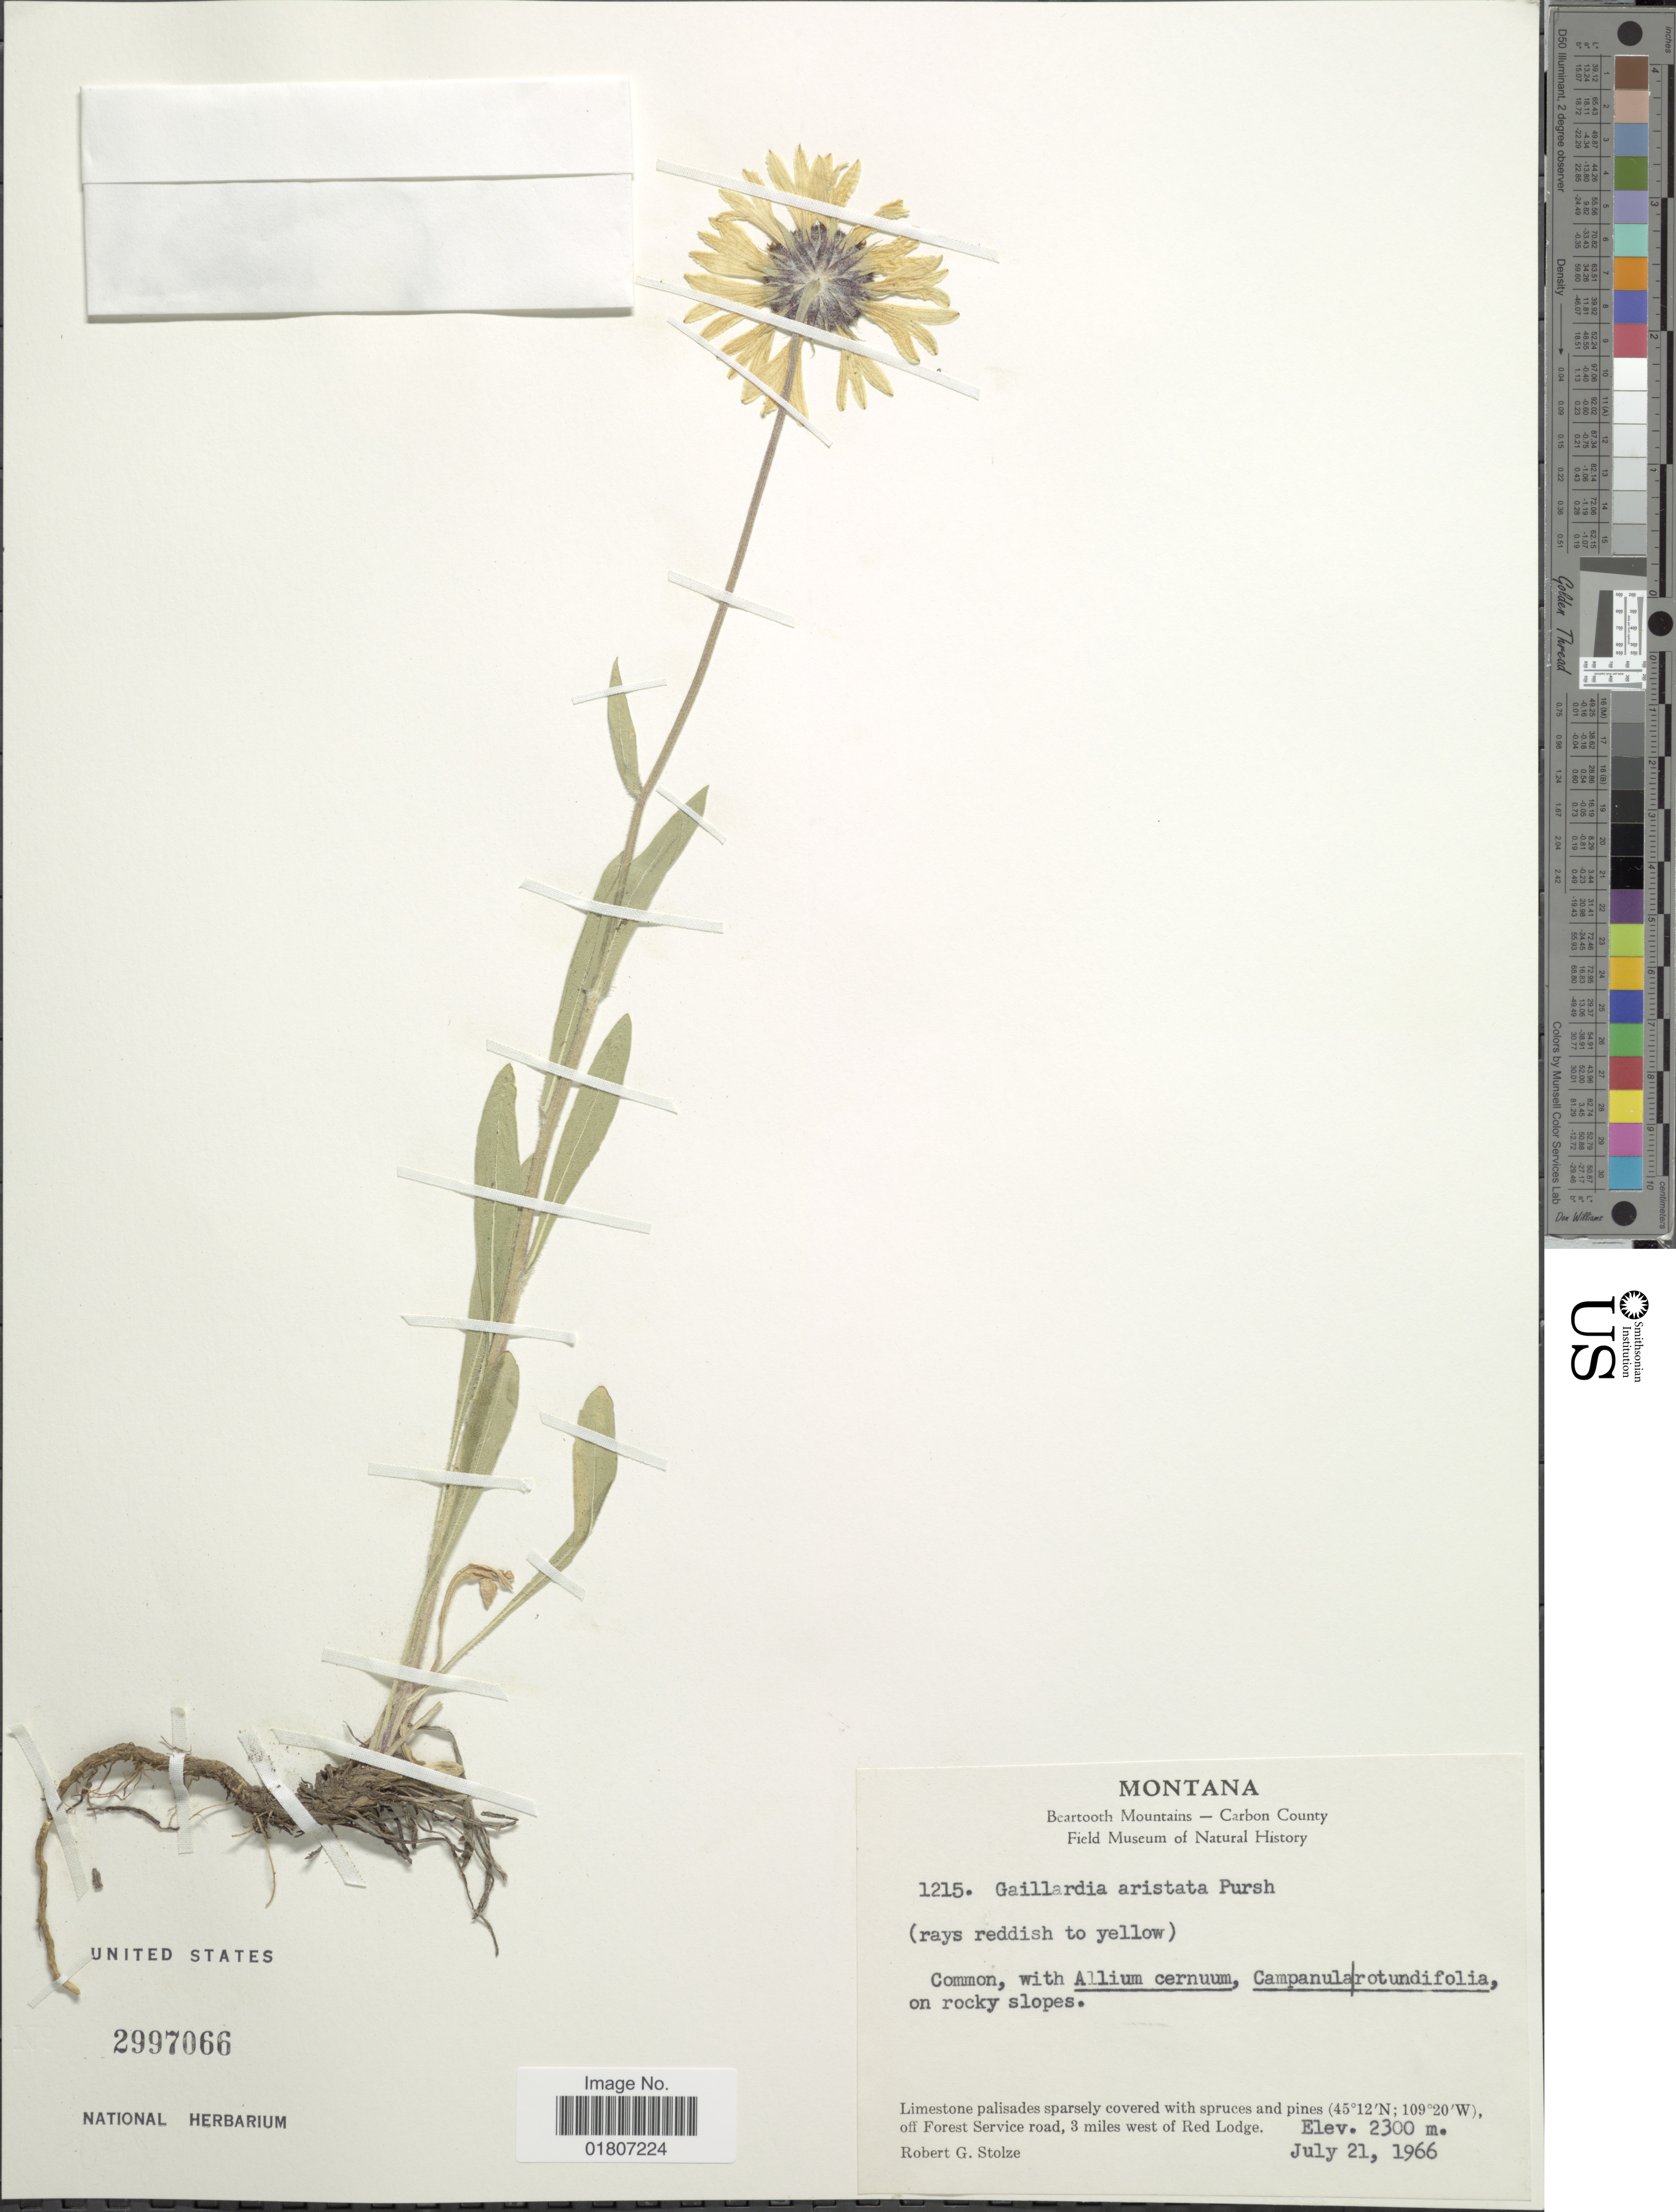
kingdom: Plantae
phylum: Tracheophyta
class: Magnoliopsida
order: Asterales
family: Asteraceae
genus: Gaillardia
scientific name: Gaillardia aristata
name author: Pursh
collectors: R. G. Stolze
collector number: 1215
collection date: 1966-07-21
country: United States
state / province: Montana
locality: Off Forest Service road, 3 miles west of Red Lodge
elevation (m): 2300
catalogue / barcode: US 2997066